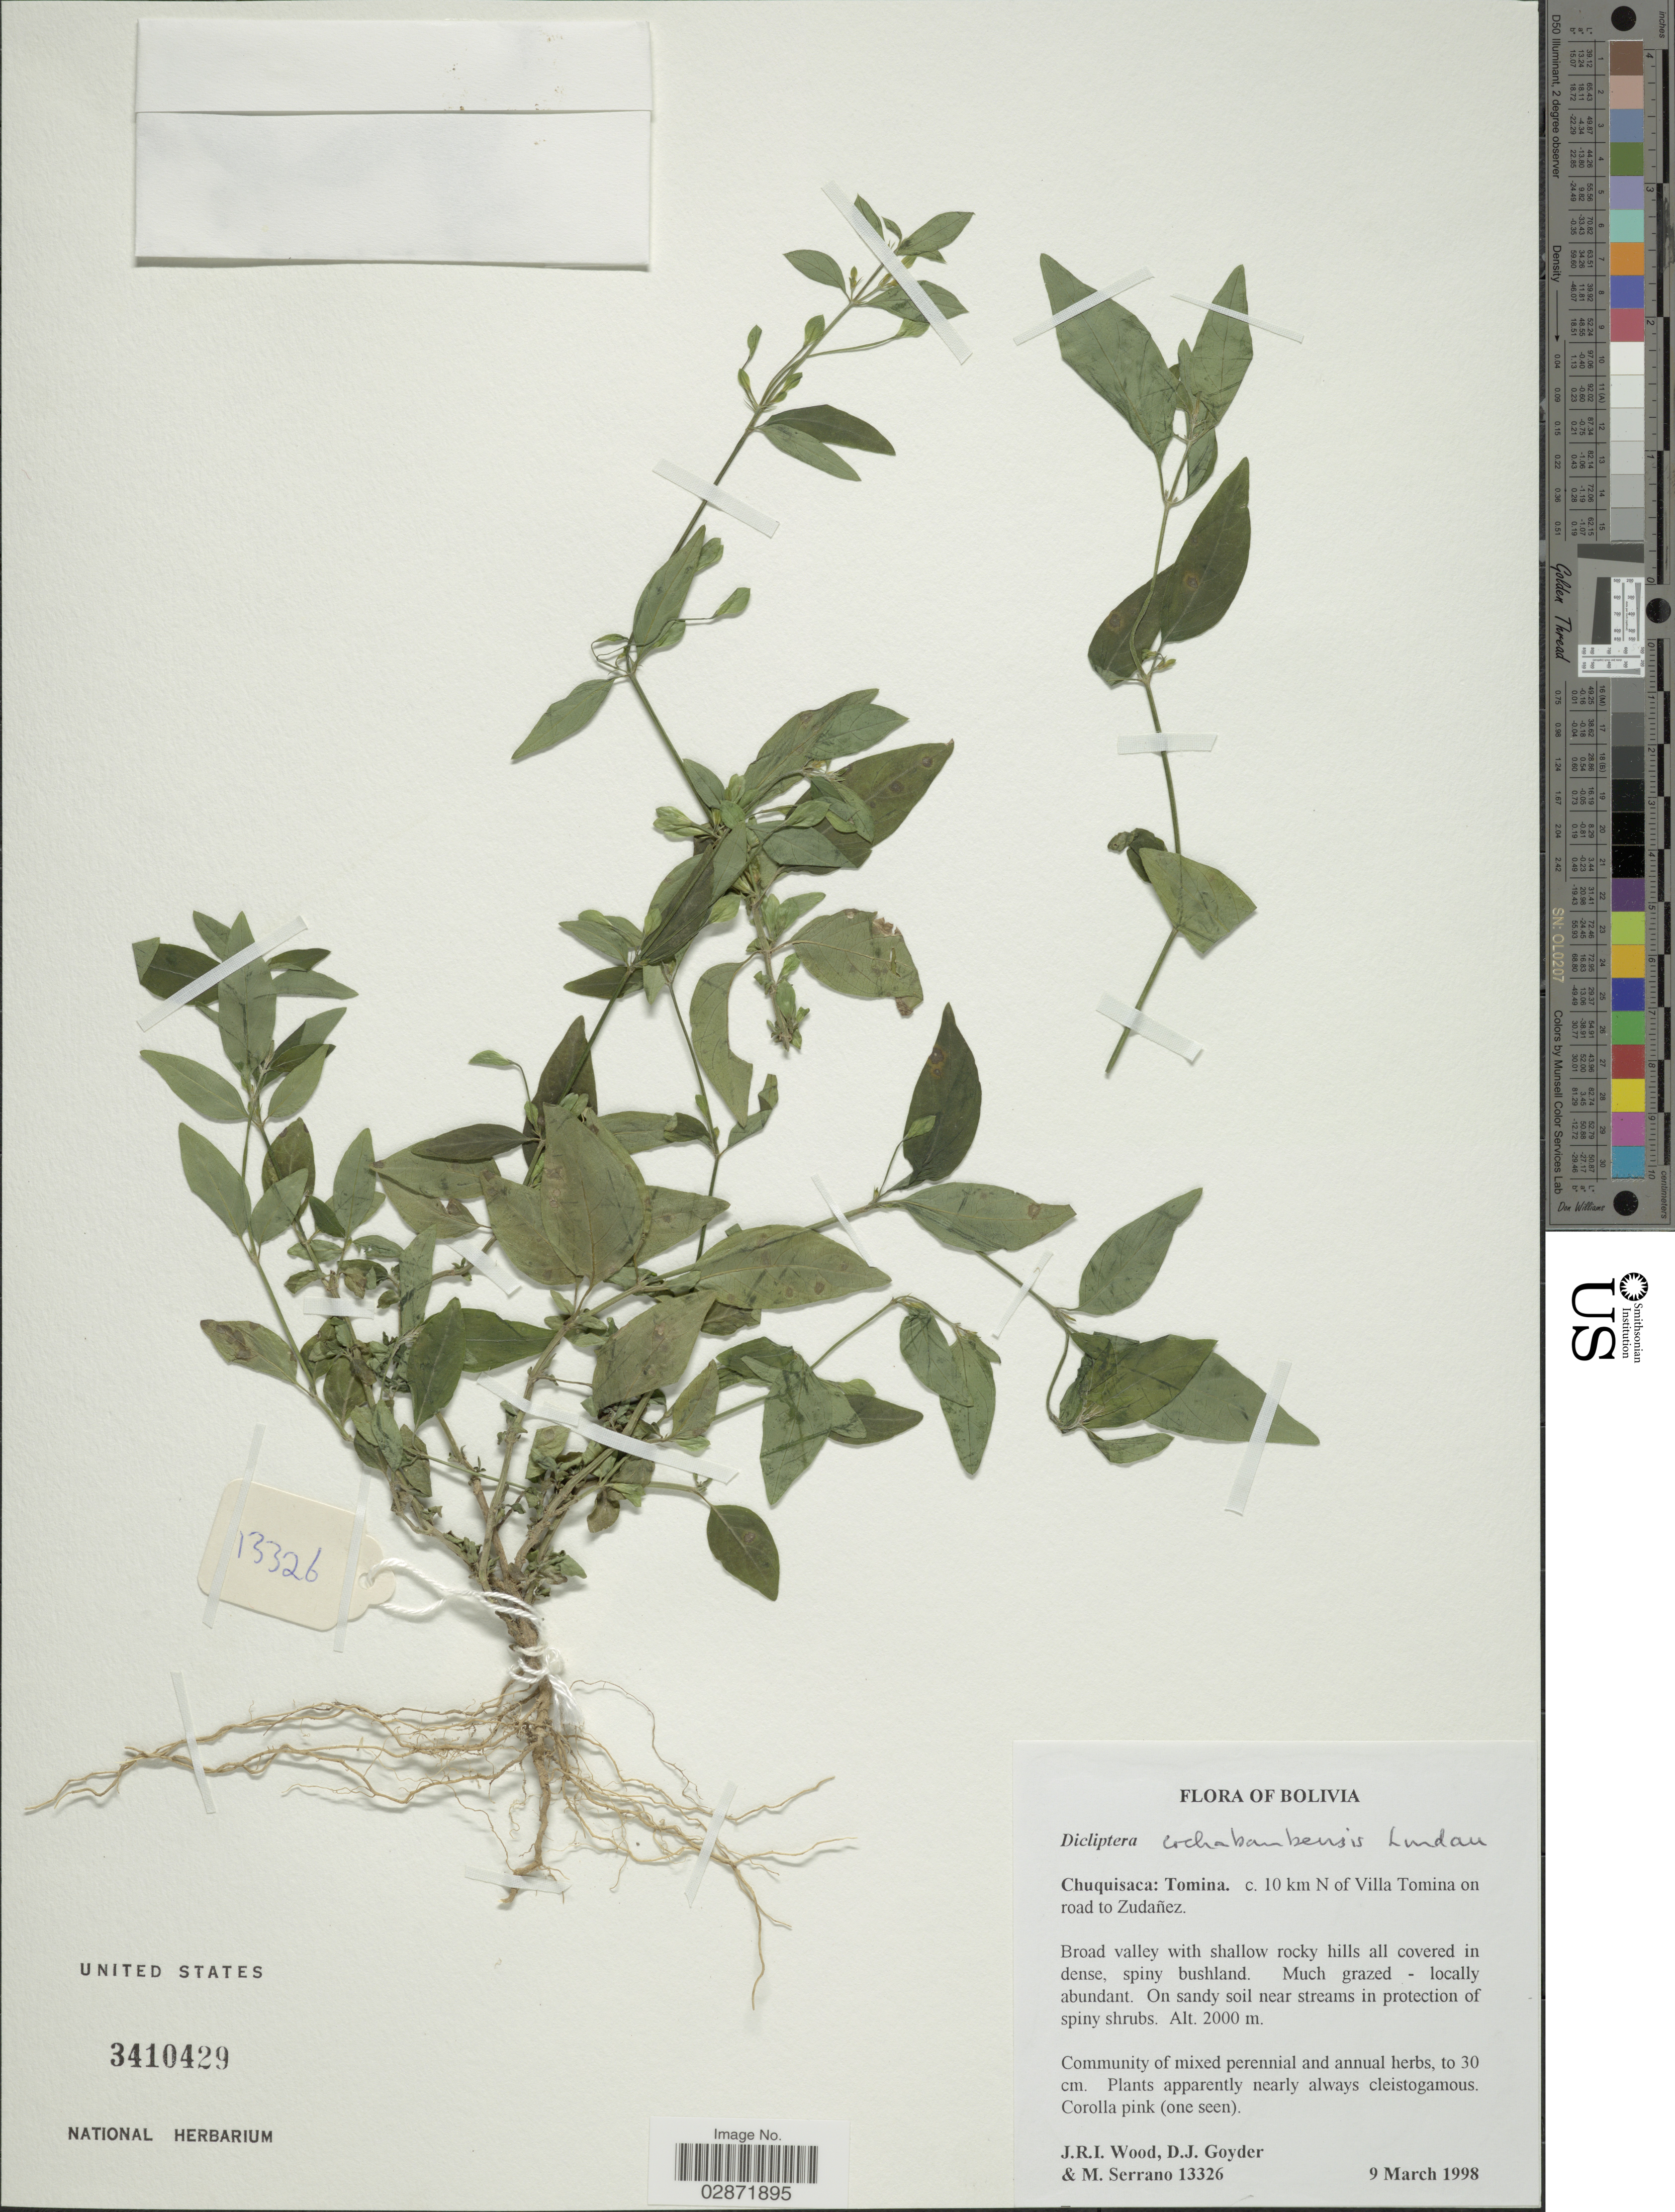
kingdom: Plantae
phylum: Tracheophyta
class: Magnoliopsida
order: Lamiales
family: Acanthaceae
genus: Dicliptera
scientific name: Dicliptera cochabambensis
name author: Lindau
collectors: J. R. I. Wood, D. Goyder & M. Serrano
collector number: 13326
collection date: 1998-03-09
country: Bolivia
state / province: Chuquisaca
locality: Tomina, c. 10 km N of Villa Tomina on road to Zudañez.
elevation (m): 2000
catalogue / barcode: US 3410429